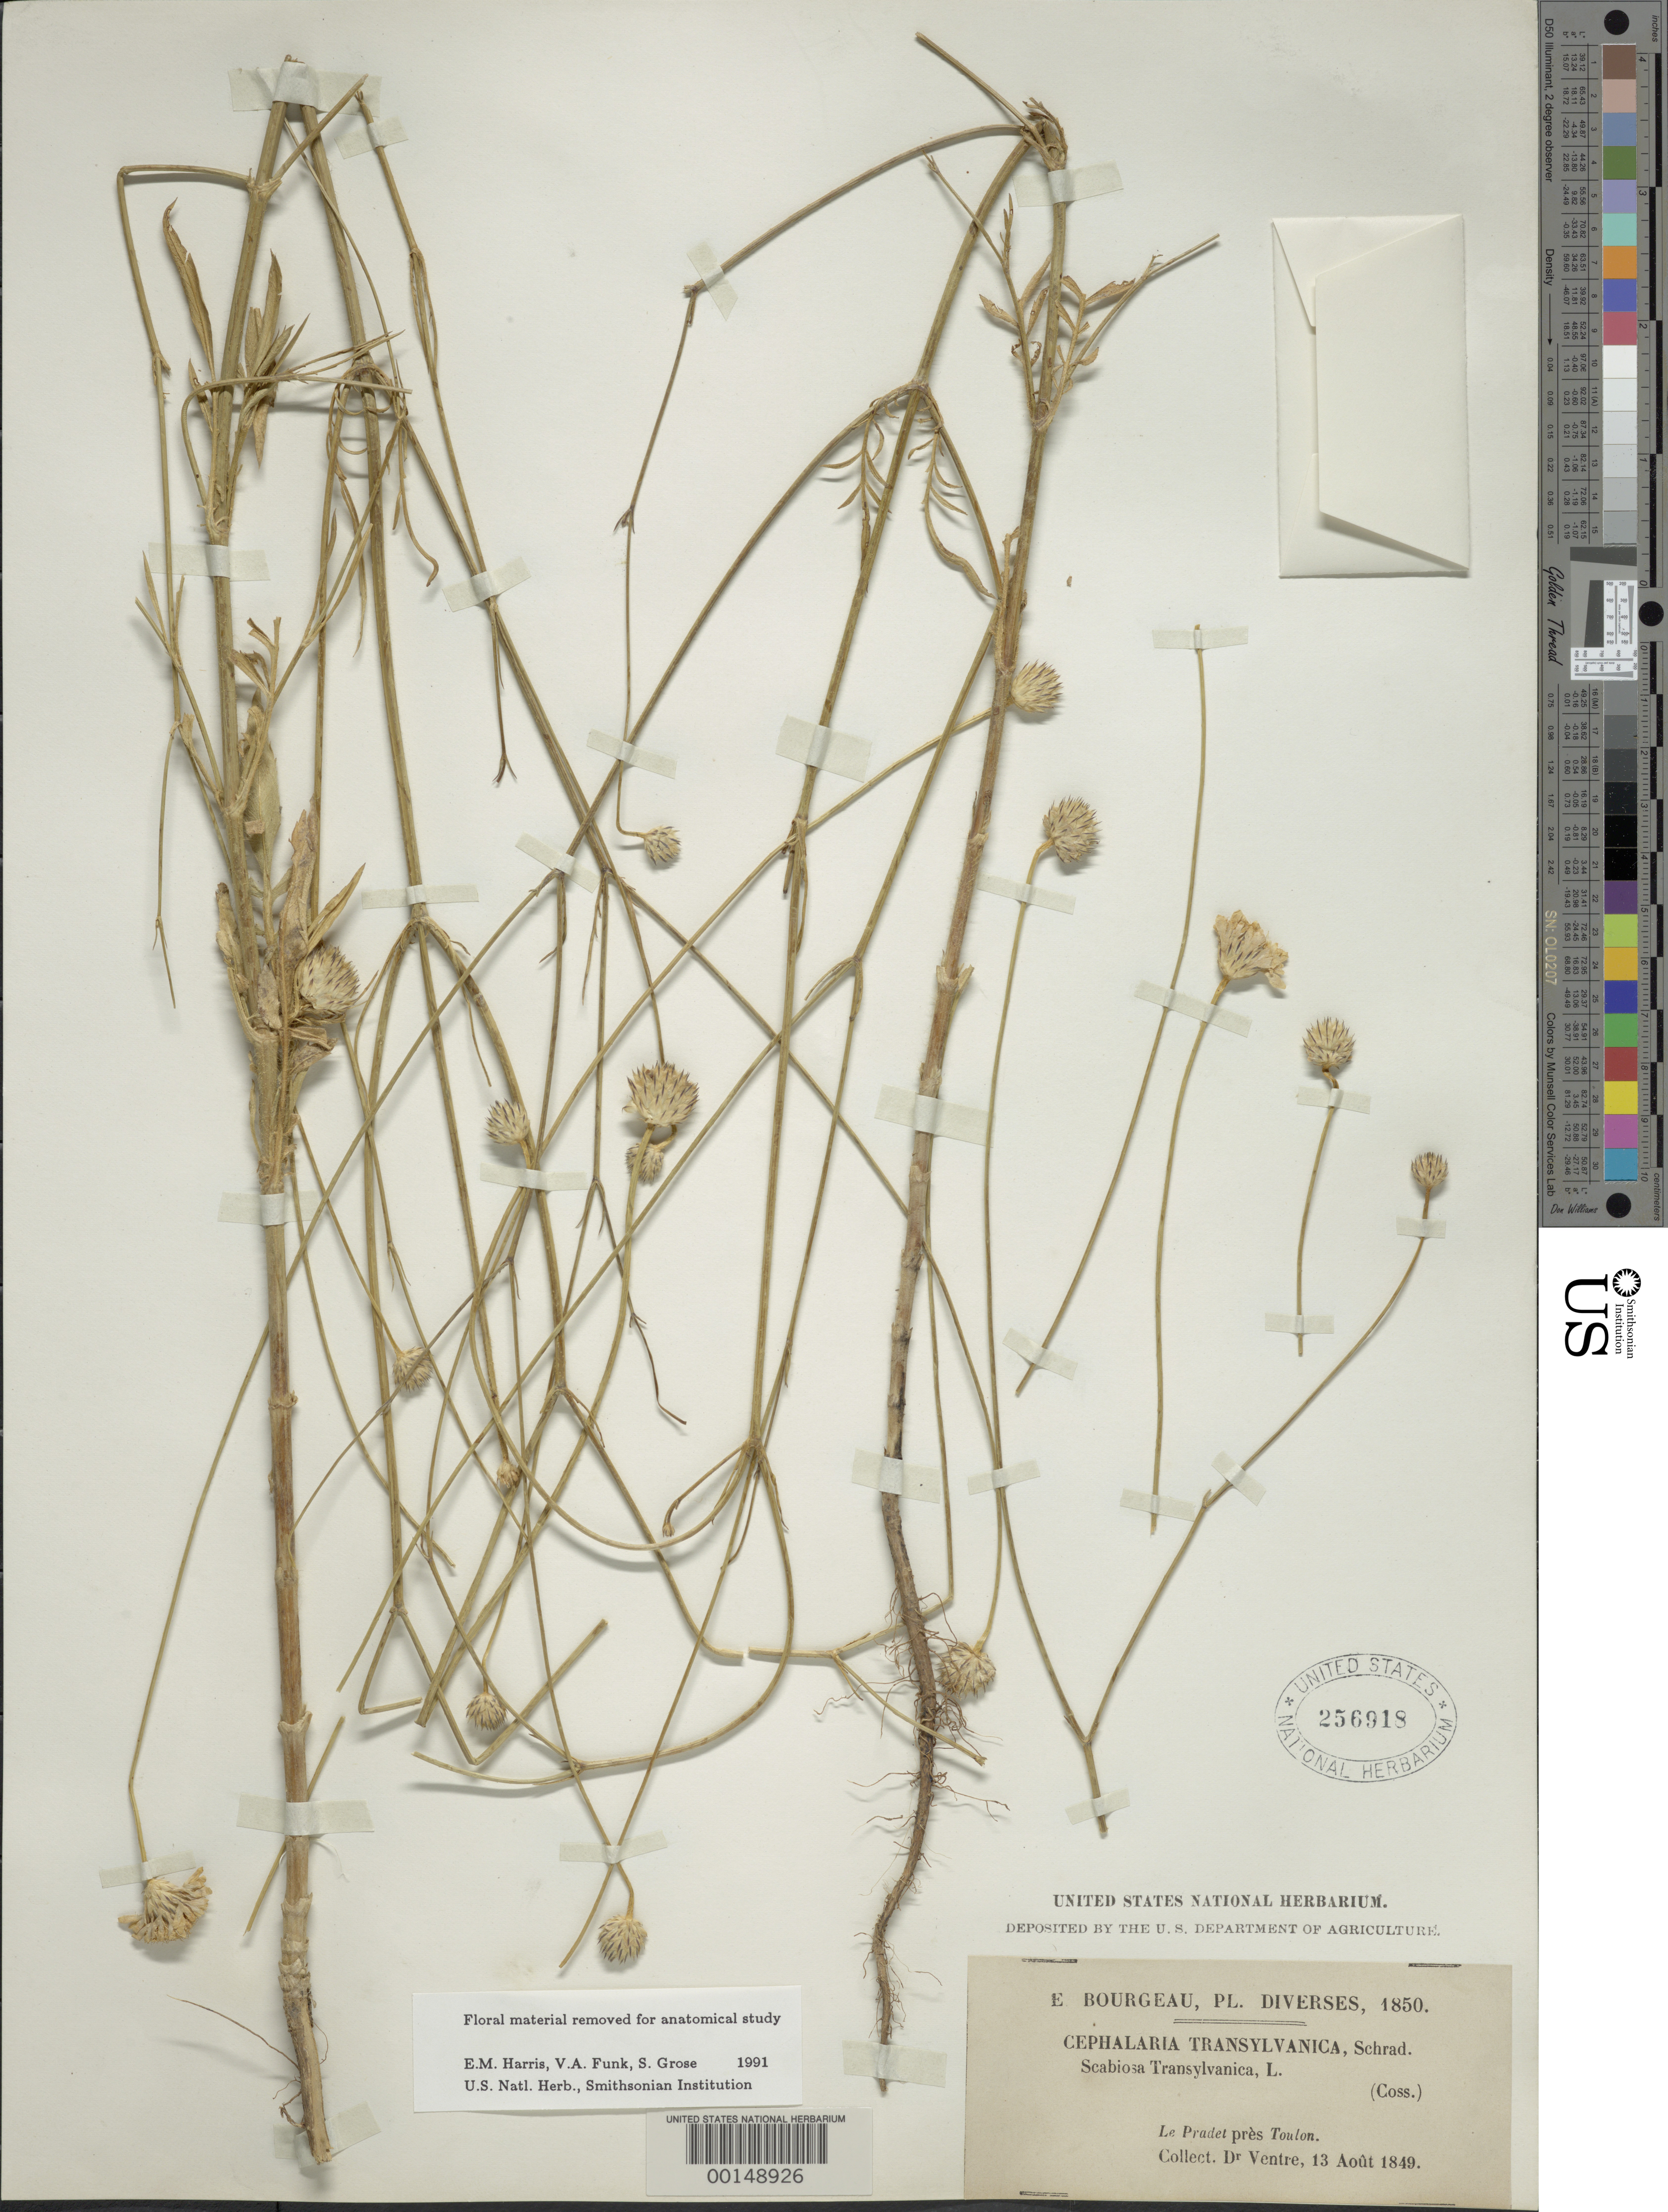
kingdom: Plantae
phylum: Tracheophyta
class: Magnoliopsida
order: Dipsacales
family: Caprifoliaceae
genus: Cephalaria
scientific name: Cephalaria transylvanica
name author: (L.) Roem. & Schult.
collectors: -. Ventre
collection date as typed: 13 Aug 1849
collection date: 1849-08-13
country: France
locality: Le Pradet pres Toulon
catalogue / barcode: US 256918